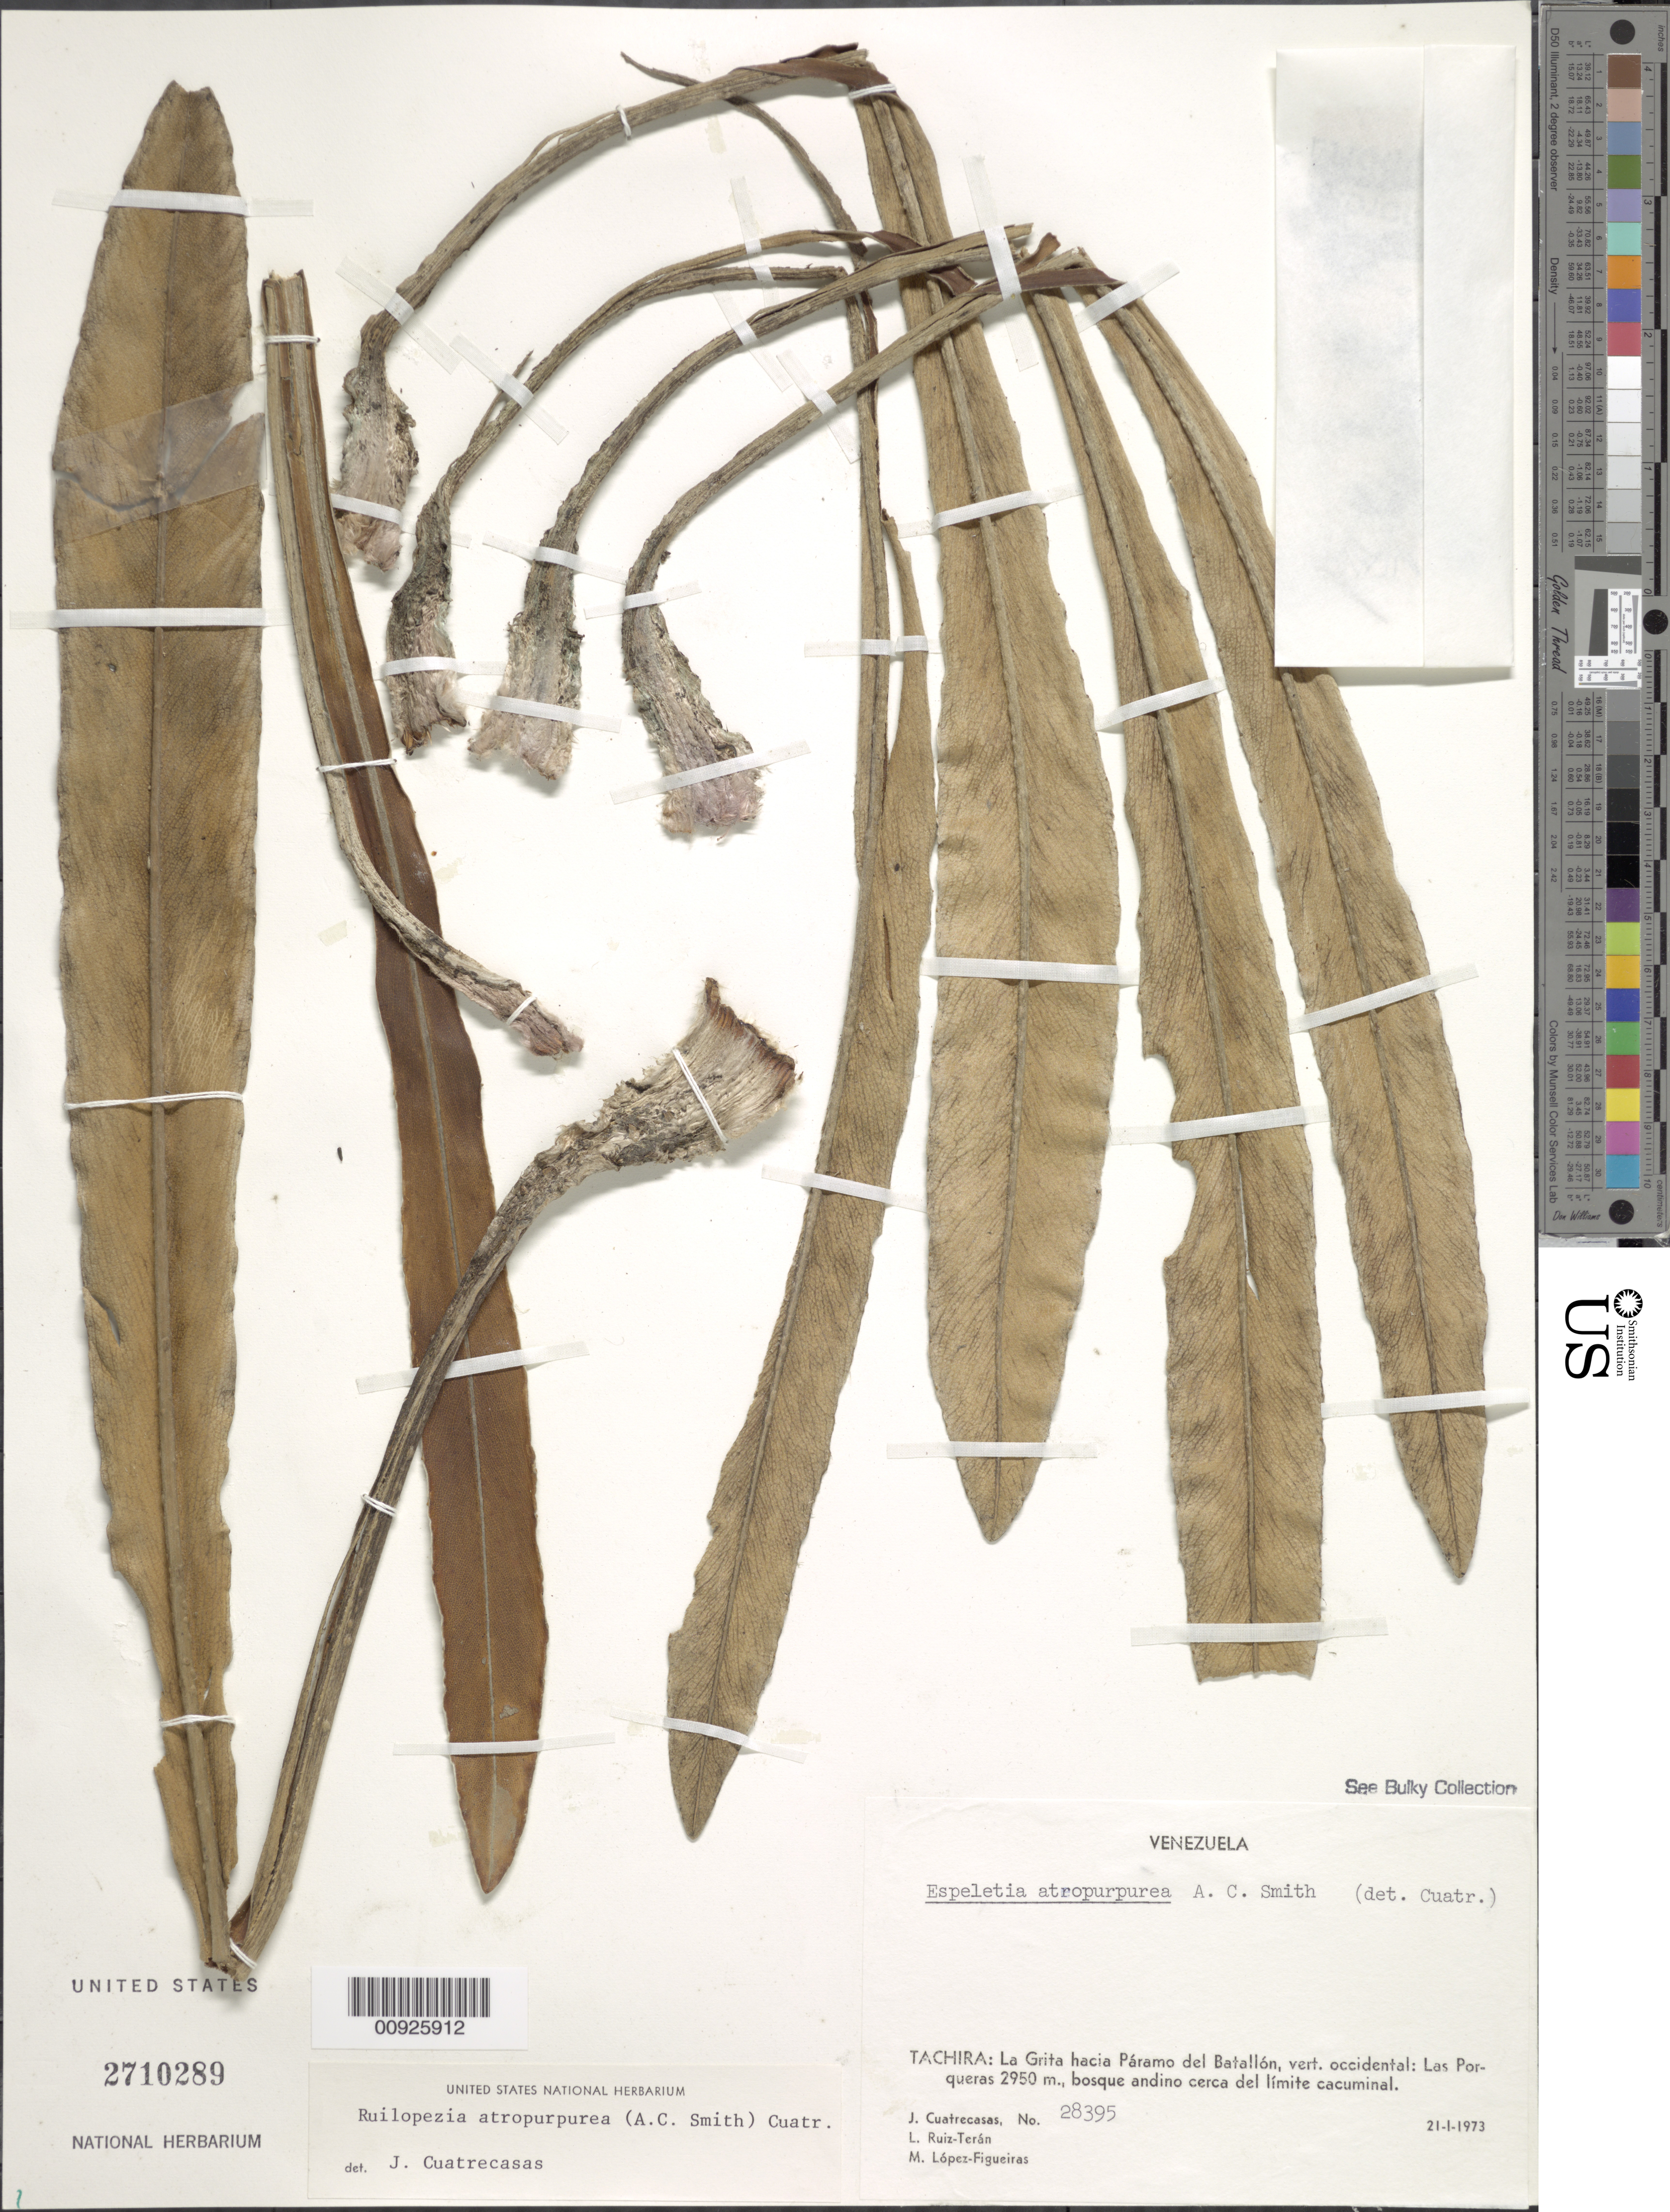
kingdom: Plantae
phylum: Tracheophyta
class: Magnoliopsida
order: Asterales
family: Asteraceae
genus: Ruilopezia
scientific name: Ruilopezia atropurpurea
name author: (A.C. Sm.) Cuatrec.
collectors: J. Cuatrecasas, L. E. Ruíz-Terán & M. López Figueiras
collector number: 28395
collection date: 1973-01-21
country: Venezuela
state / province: Táchira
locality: la Grita hacia el P. del Batallón, vert. Occidental: Las Porqueras.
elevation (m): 2950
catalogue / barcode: US 2710289